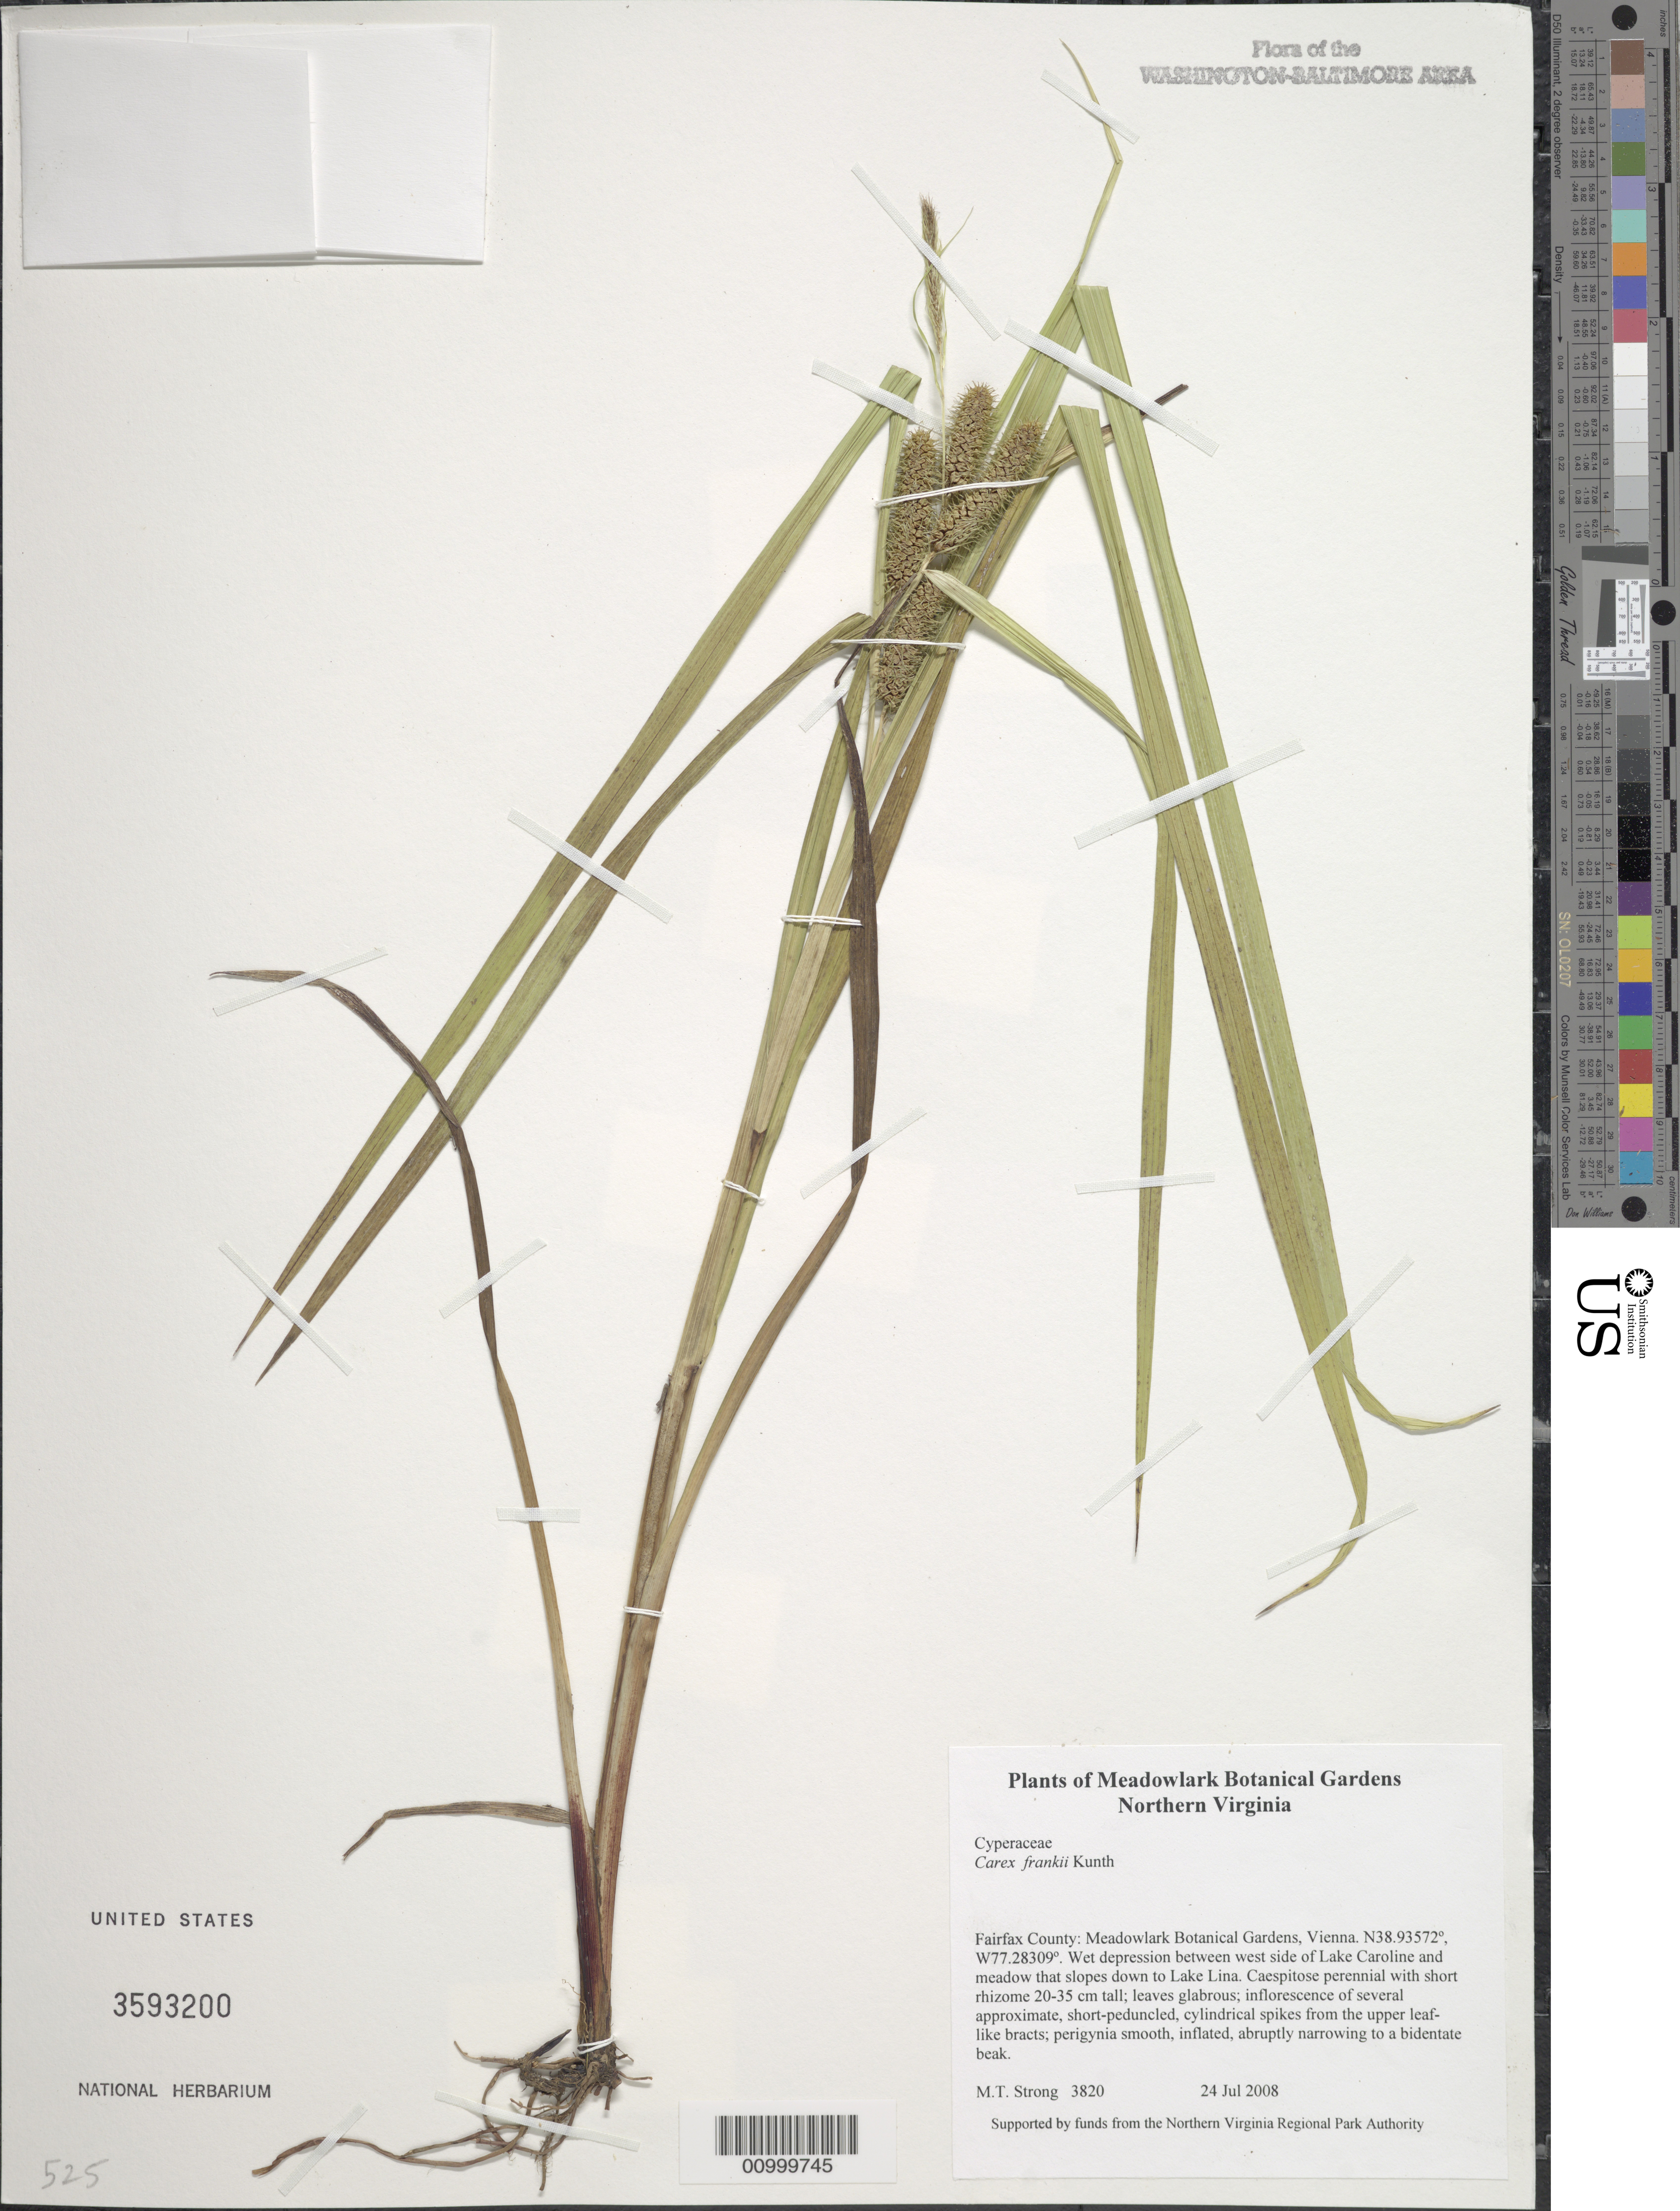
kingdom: Plantae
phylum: Tracheophyta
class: Liliopsida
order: Poales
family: Cyperaceae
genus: Carex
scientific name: Carex frankii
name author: Kunth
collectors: M. T. Strong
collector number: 3820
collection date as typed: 24 Jul 2008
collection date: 2008-07-24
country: United States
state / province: Virginia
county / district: Fairfax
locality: Meadowlark Botanical Gardens, Vienna. West side of Lake Carolina and slopes down to Lake Lina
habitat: wet depression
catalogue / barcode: US 3593200